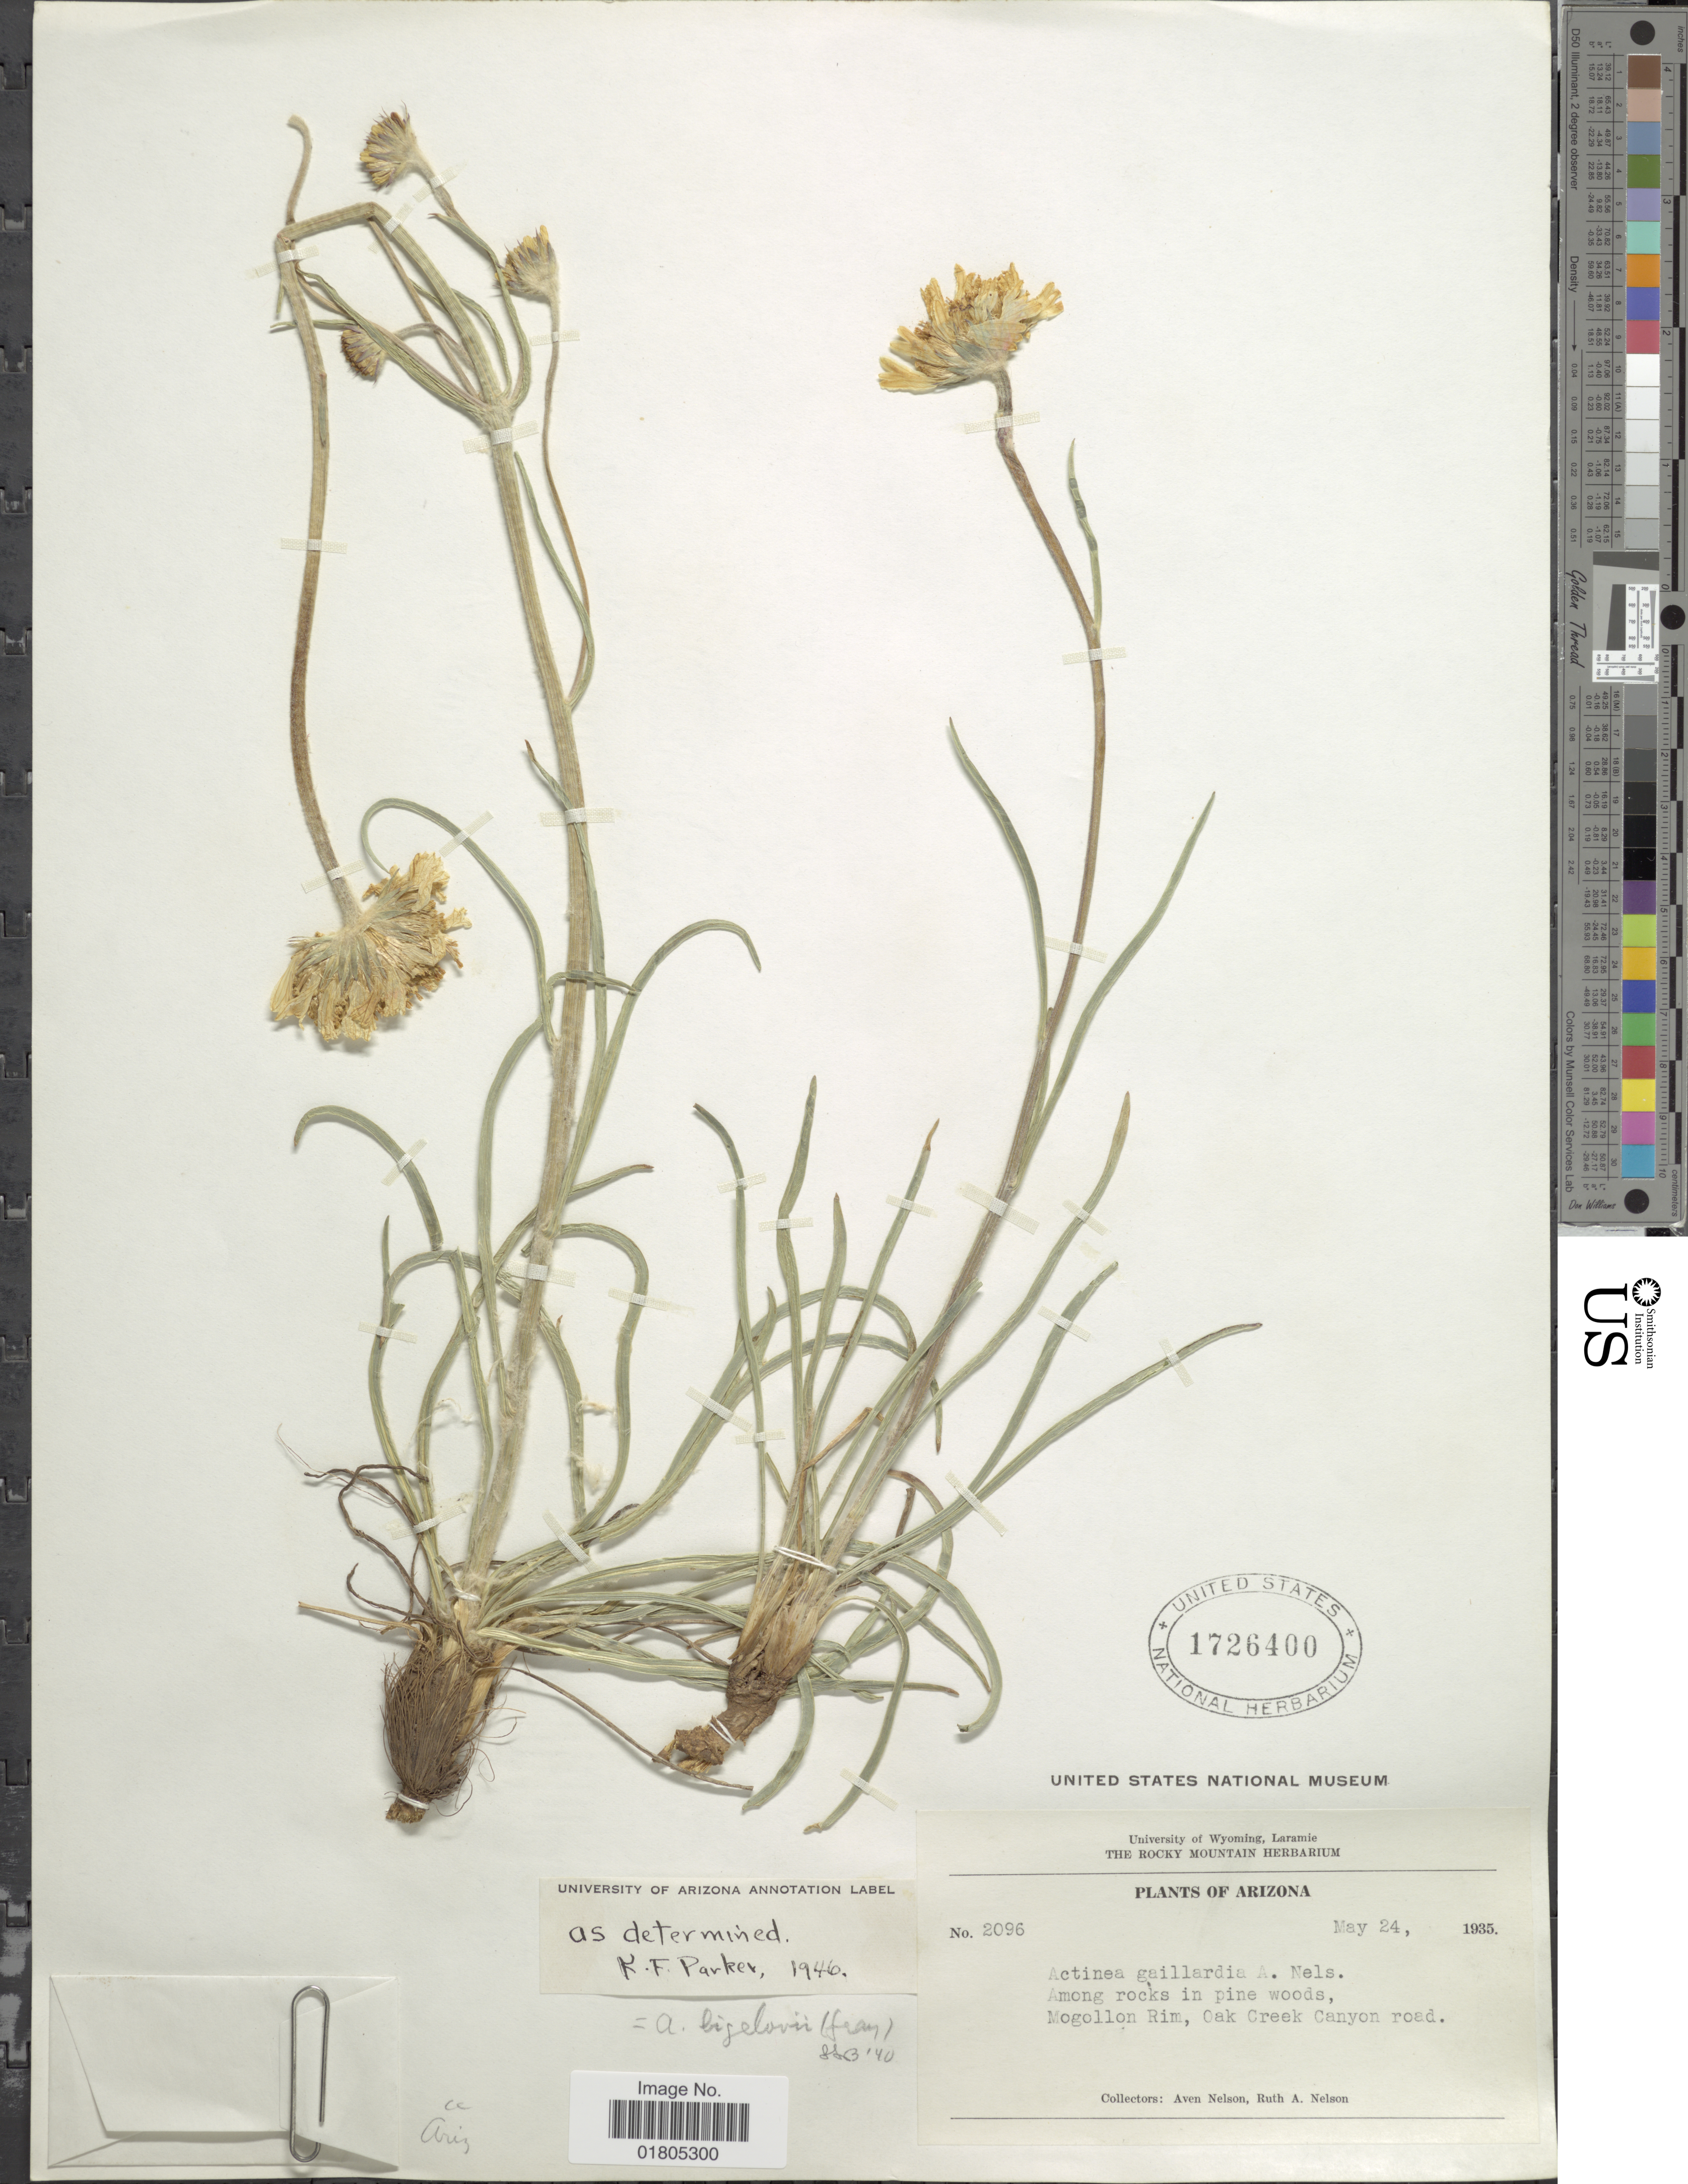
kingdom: Plantae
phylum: Tracheophyta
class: Magnoliopsida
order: Asterales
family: Asteraceae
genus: Actinea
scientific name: Actinea bigelovii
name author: (A. Gray) Kuntze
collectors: A. Nelson & R. A. Nelson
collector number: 2096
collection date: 1935-05-24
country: United States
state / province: Arizona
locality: Mogollon Rim, Oak Creek Canyon road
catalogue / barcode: US 1726400